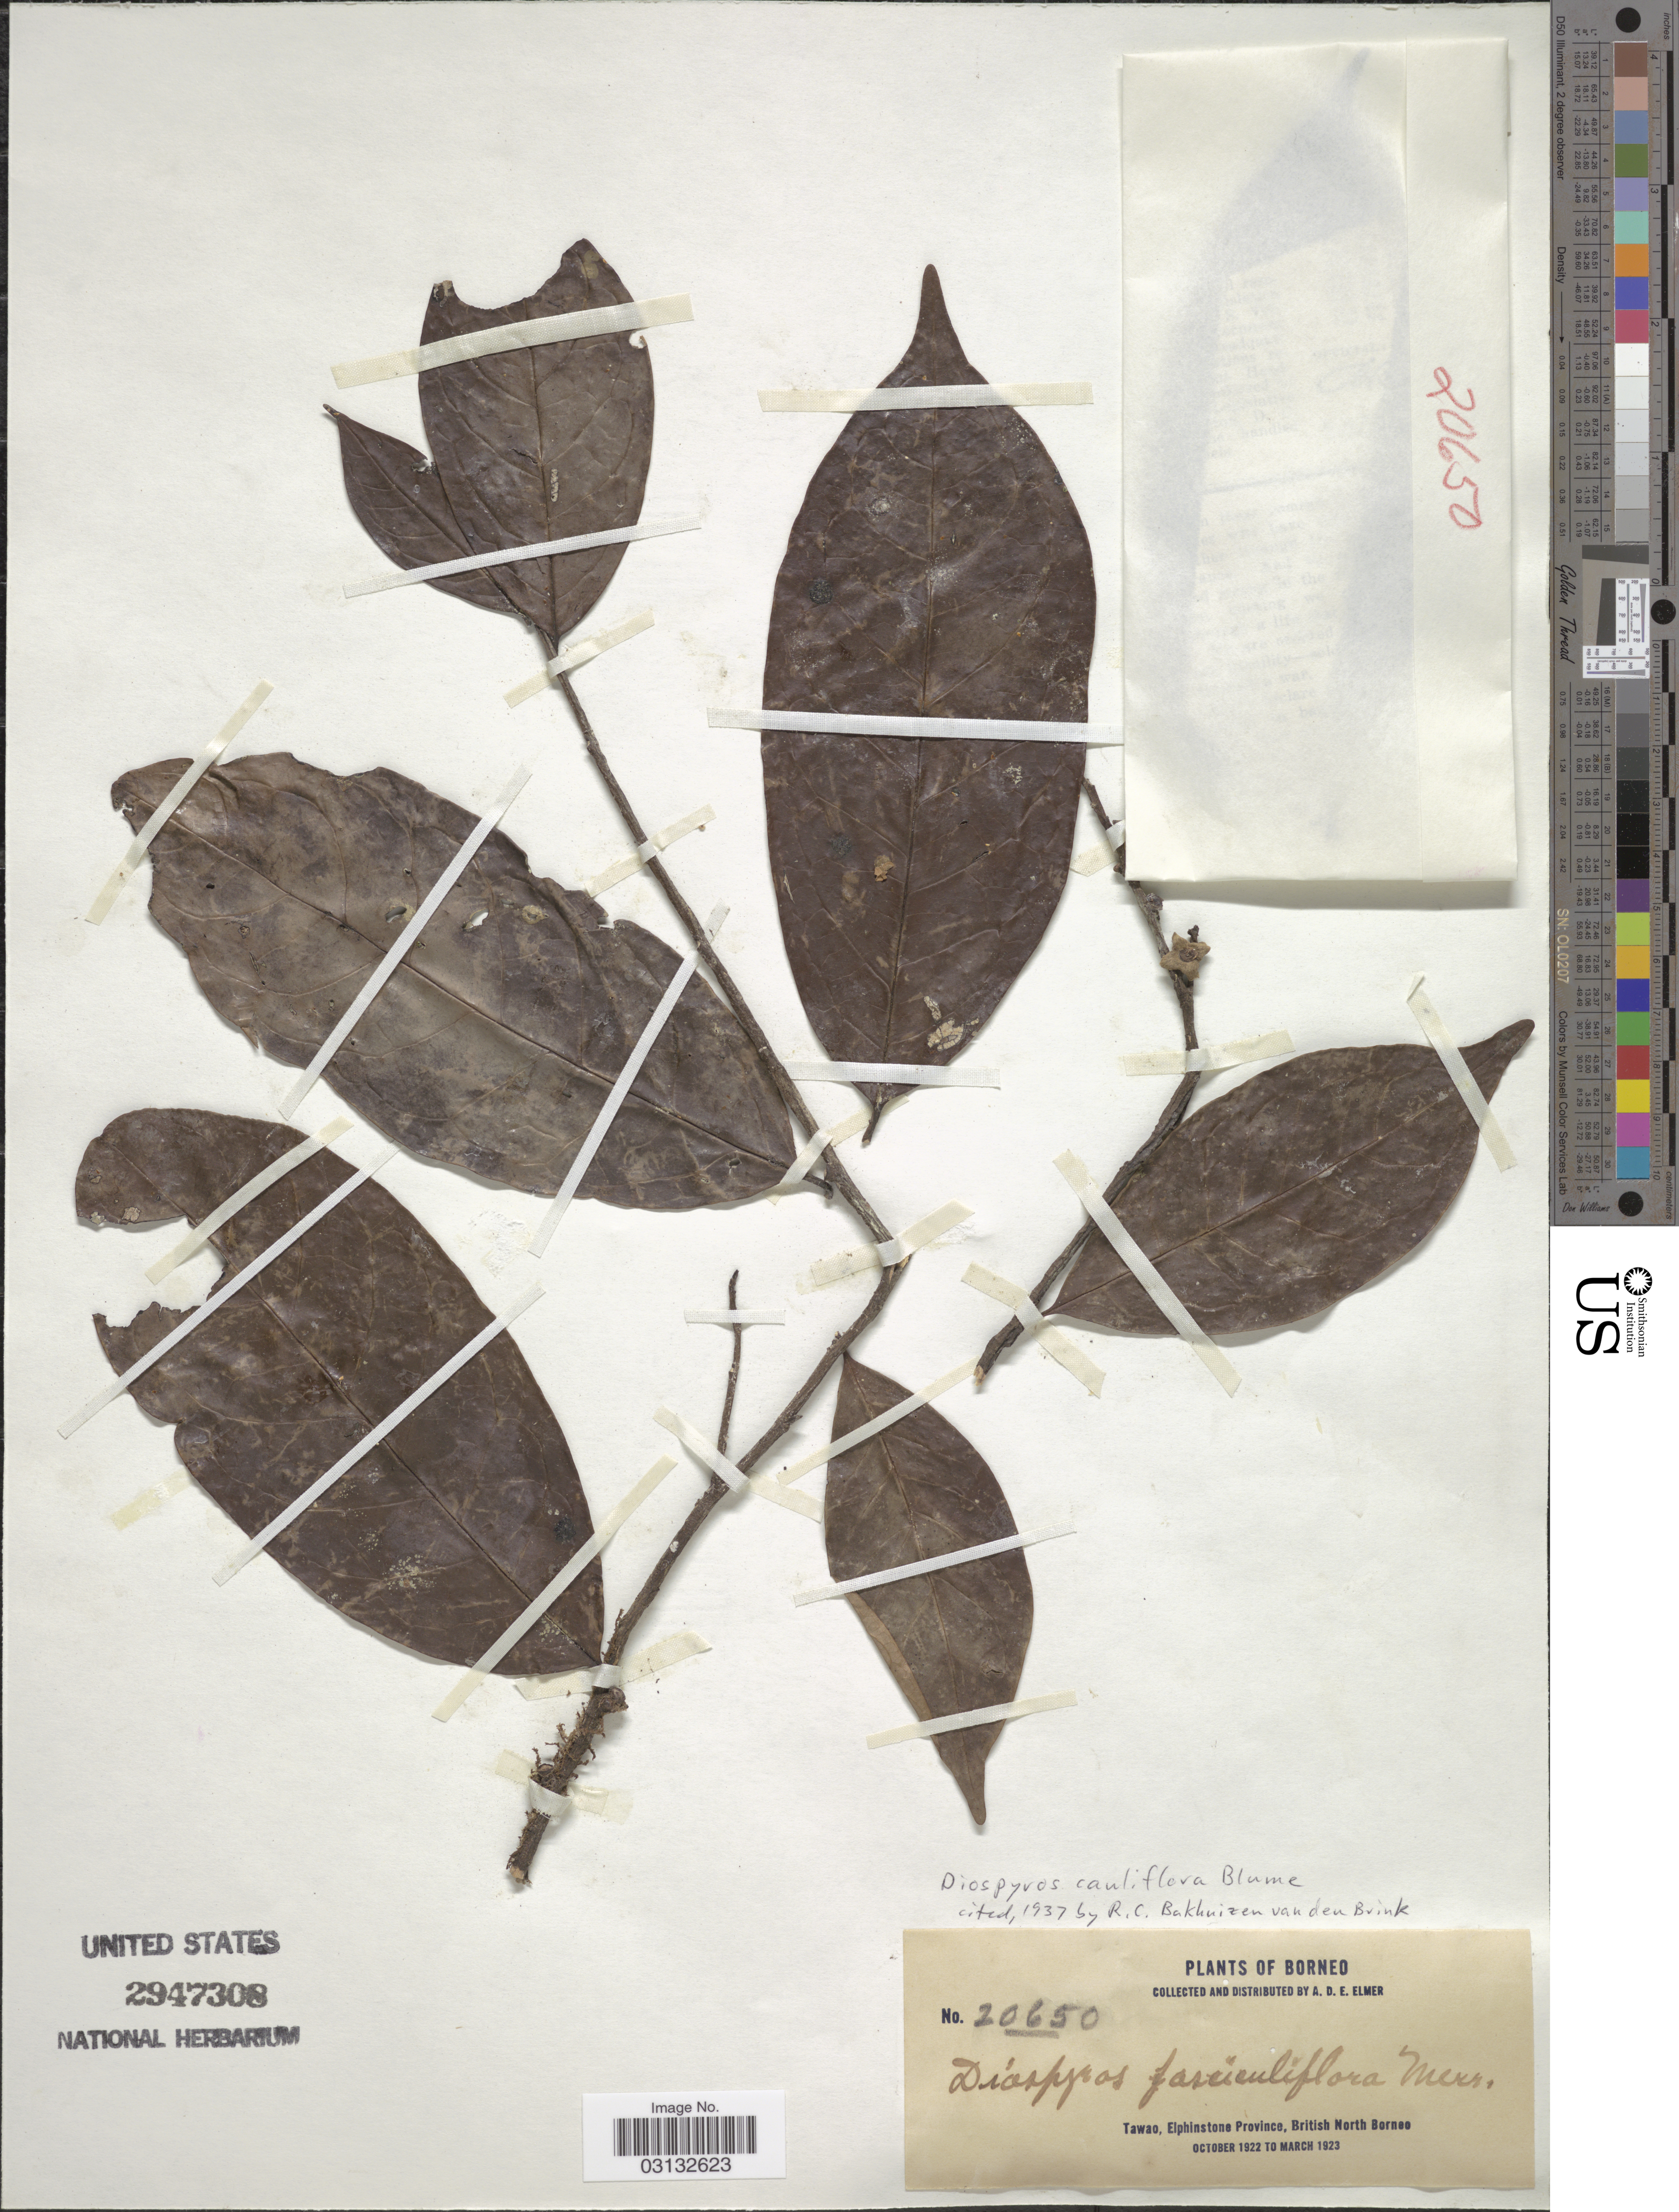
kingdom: Plantae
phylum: Tracheophyta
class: Magnoliopsida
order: Ericales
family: Ebenaceae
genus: Diospyros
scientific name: Diospyros cauliflora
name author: Blume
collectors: A. D. E. Elmer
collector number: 20650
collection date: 1922-10/1923-03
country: Malaysia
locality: Borneo. Tawao, Elphinstone Province, British North Borneo.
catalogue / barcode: US 2947308